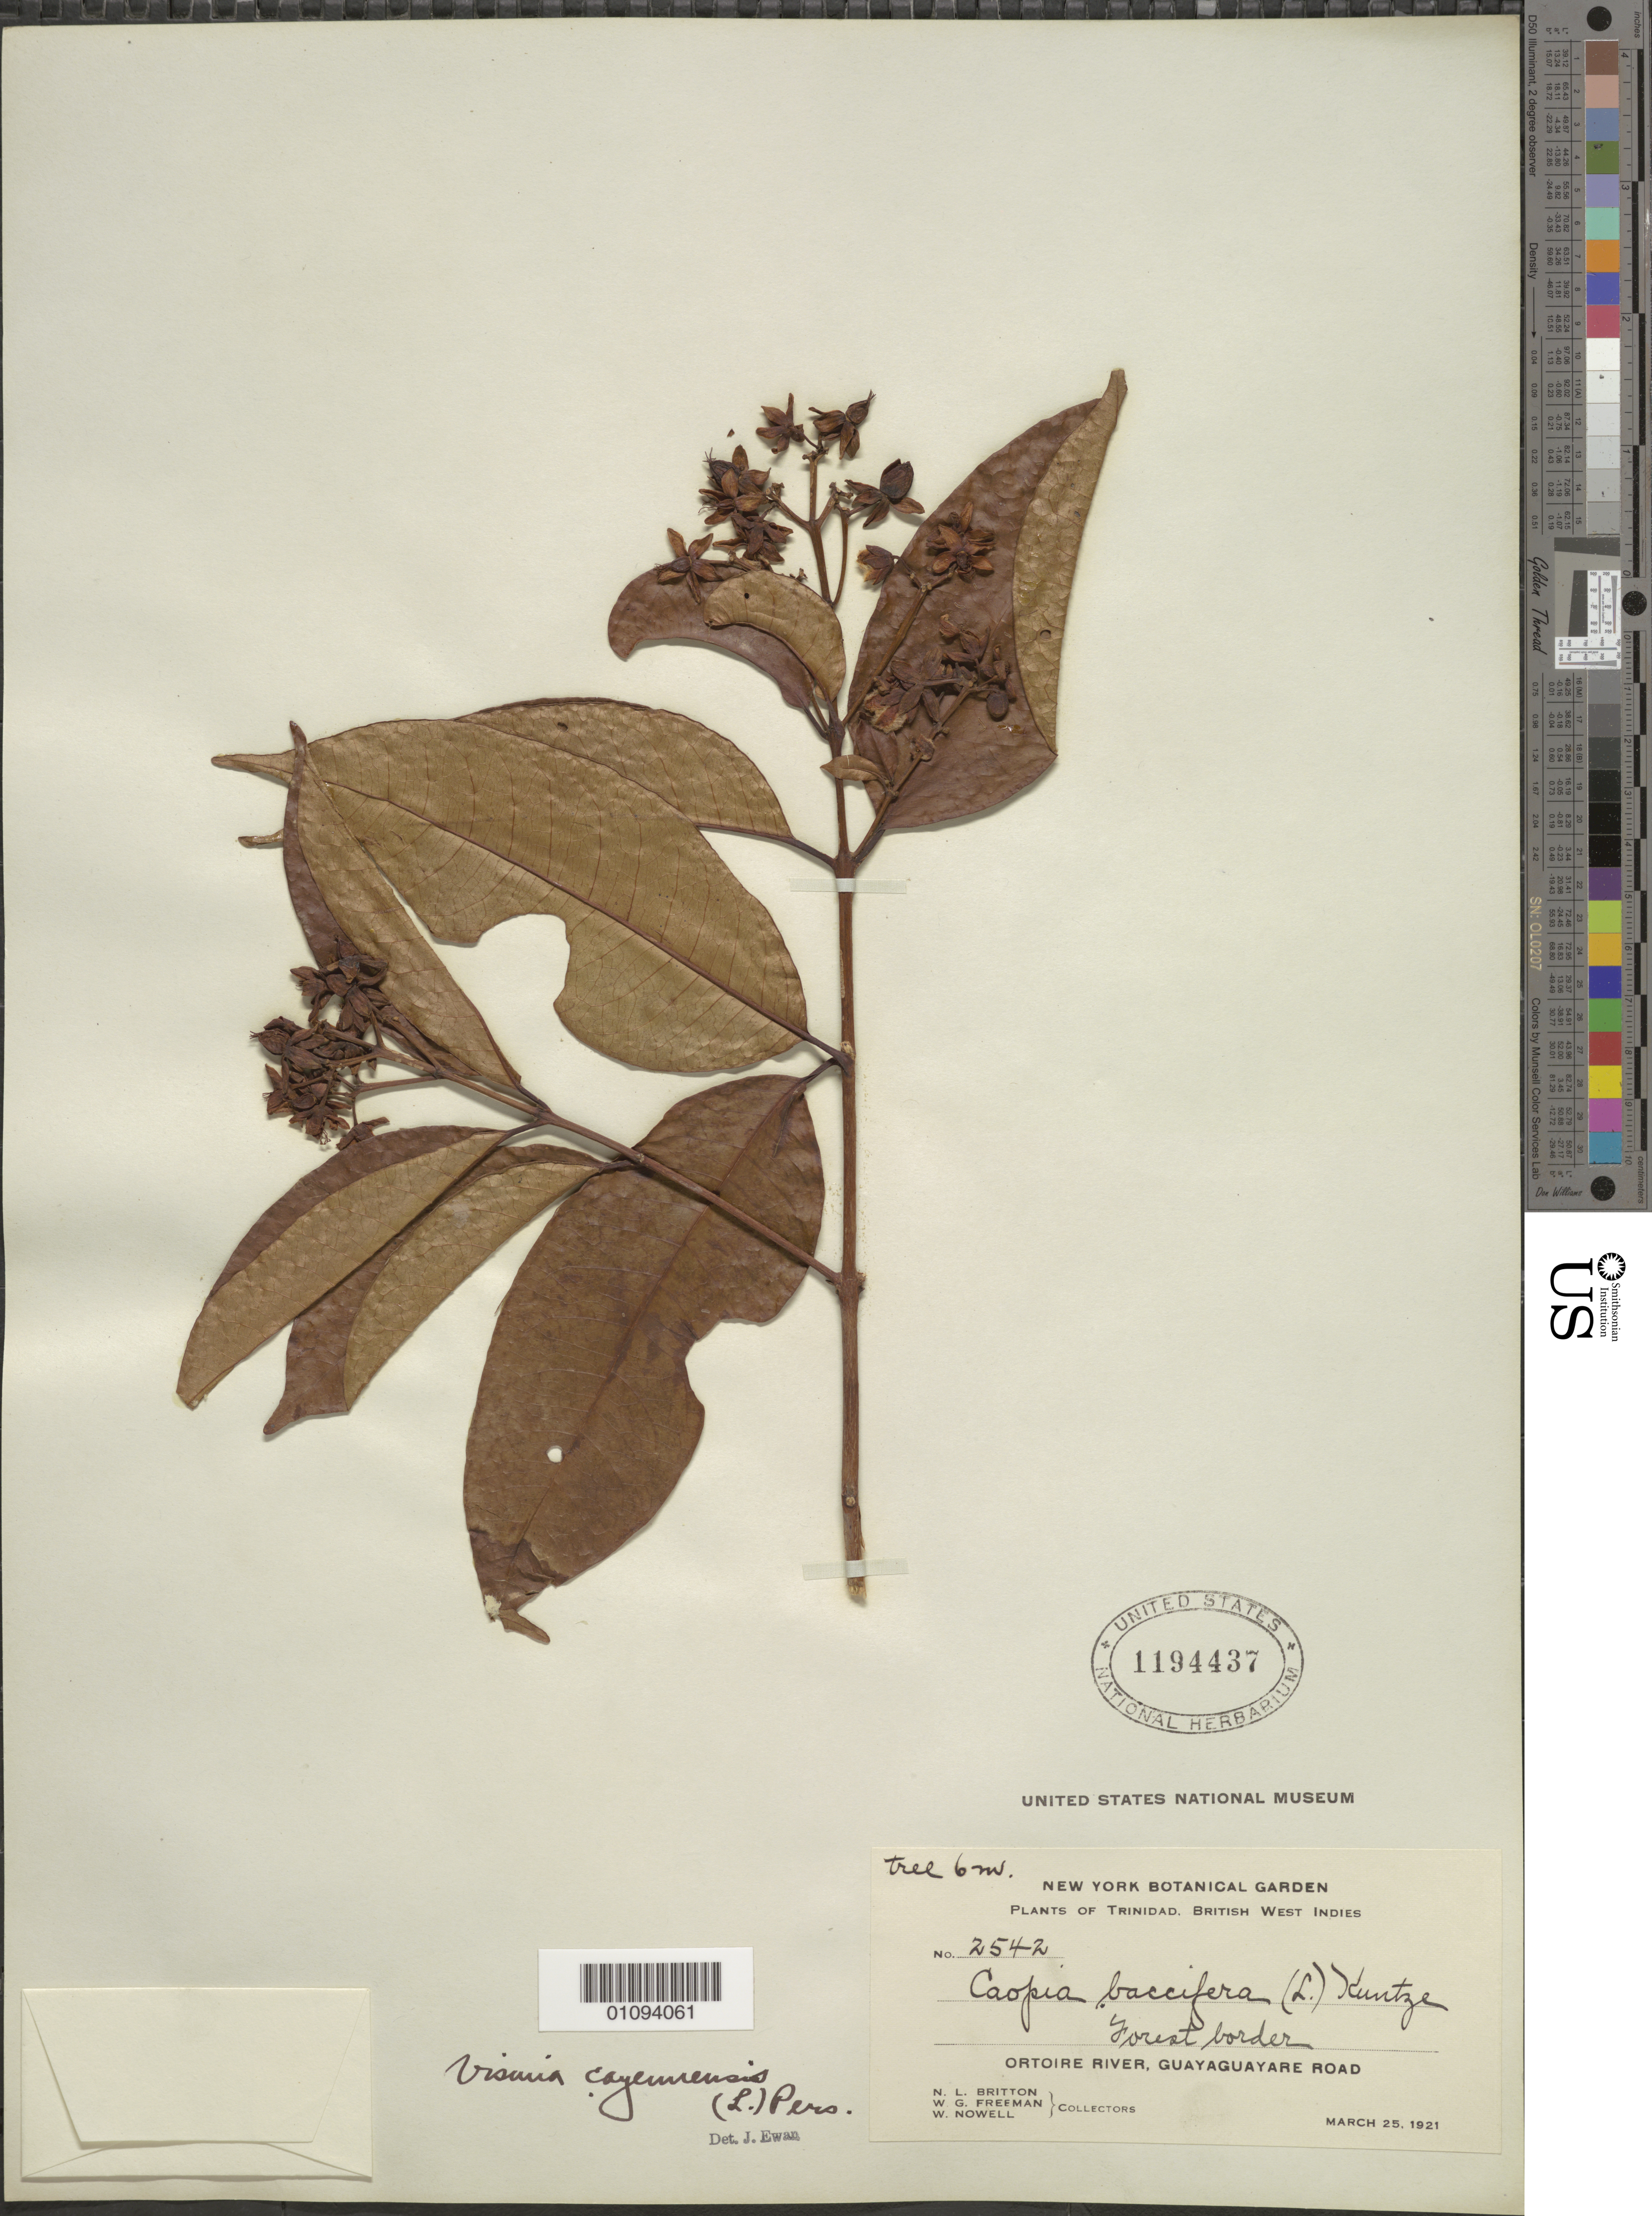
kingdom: Plantae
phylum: Tracheophyta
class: Magnoliopsida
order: Malpighiales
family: Hypericaceae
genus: Vismia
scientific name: Vismia cayennensis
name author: (Jacq.) Pers.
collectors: N. Britton, W. Freeman & W. Nowell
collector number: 2542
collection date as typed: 25 Mar 1921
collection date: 1921-03-25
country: Trinidad and Tobago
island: Trinidad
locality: Ortoire River, Guayaguayare Road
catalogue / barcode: US 1194437